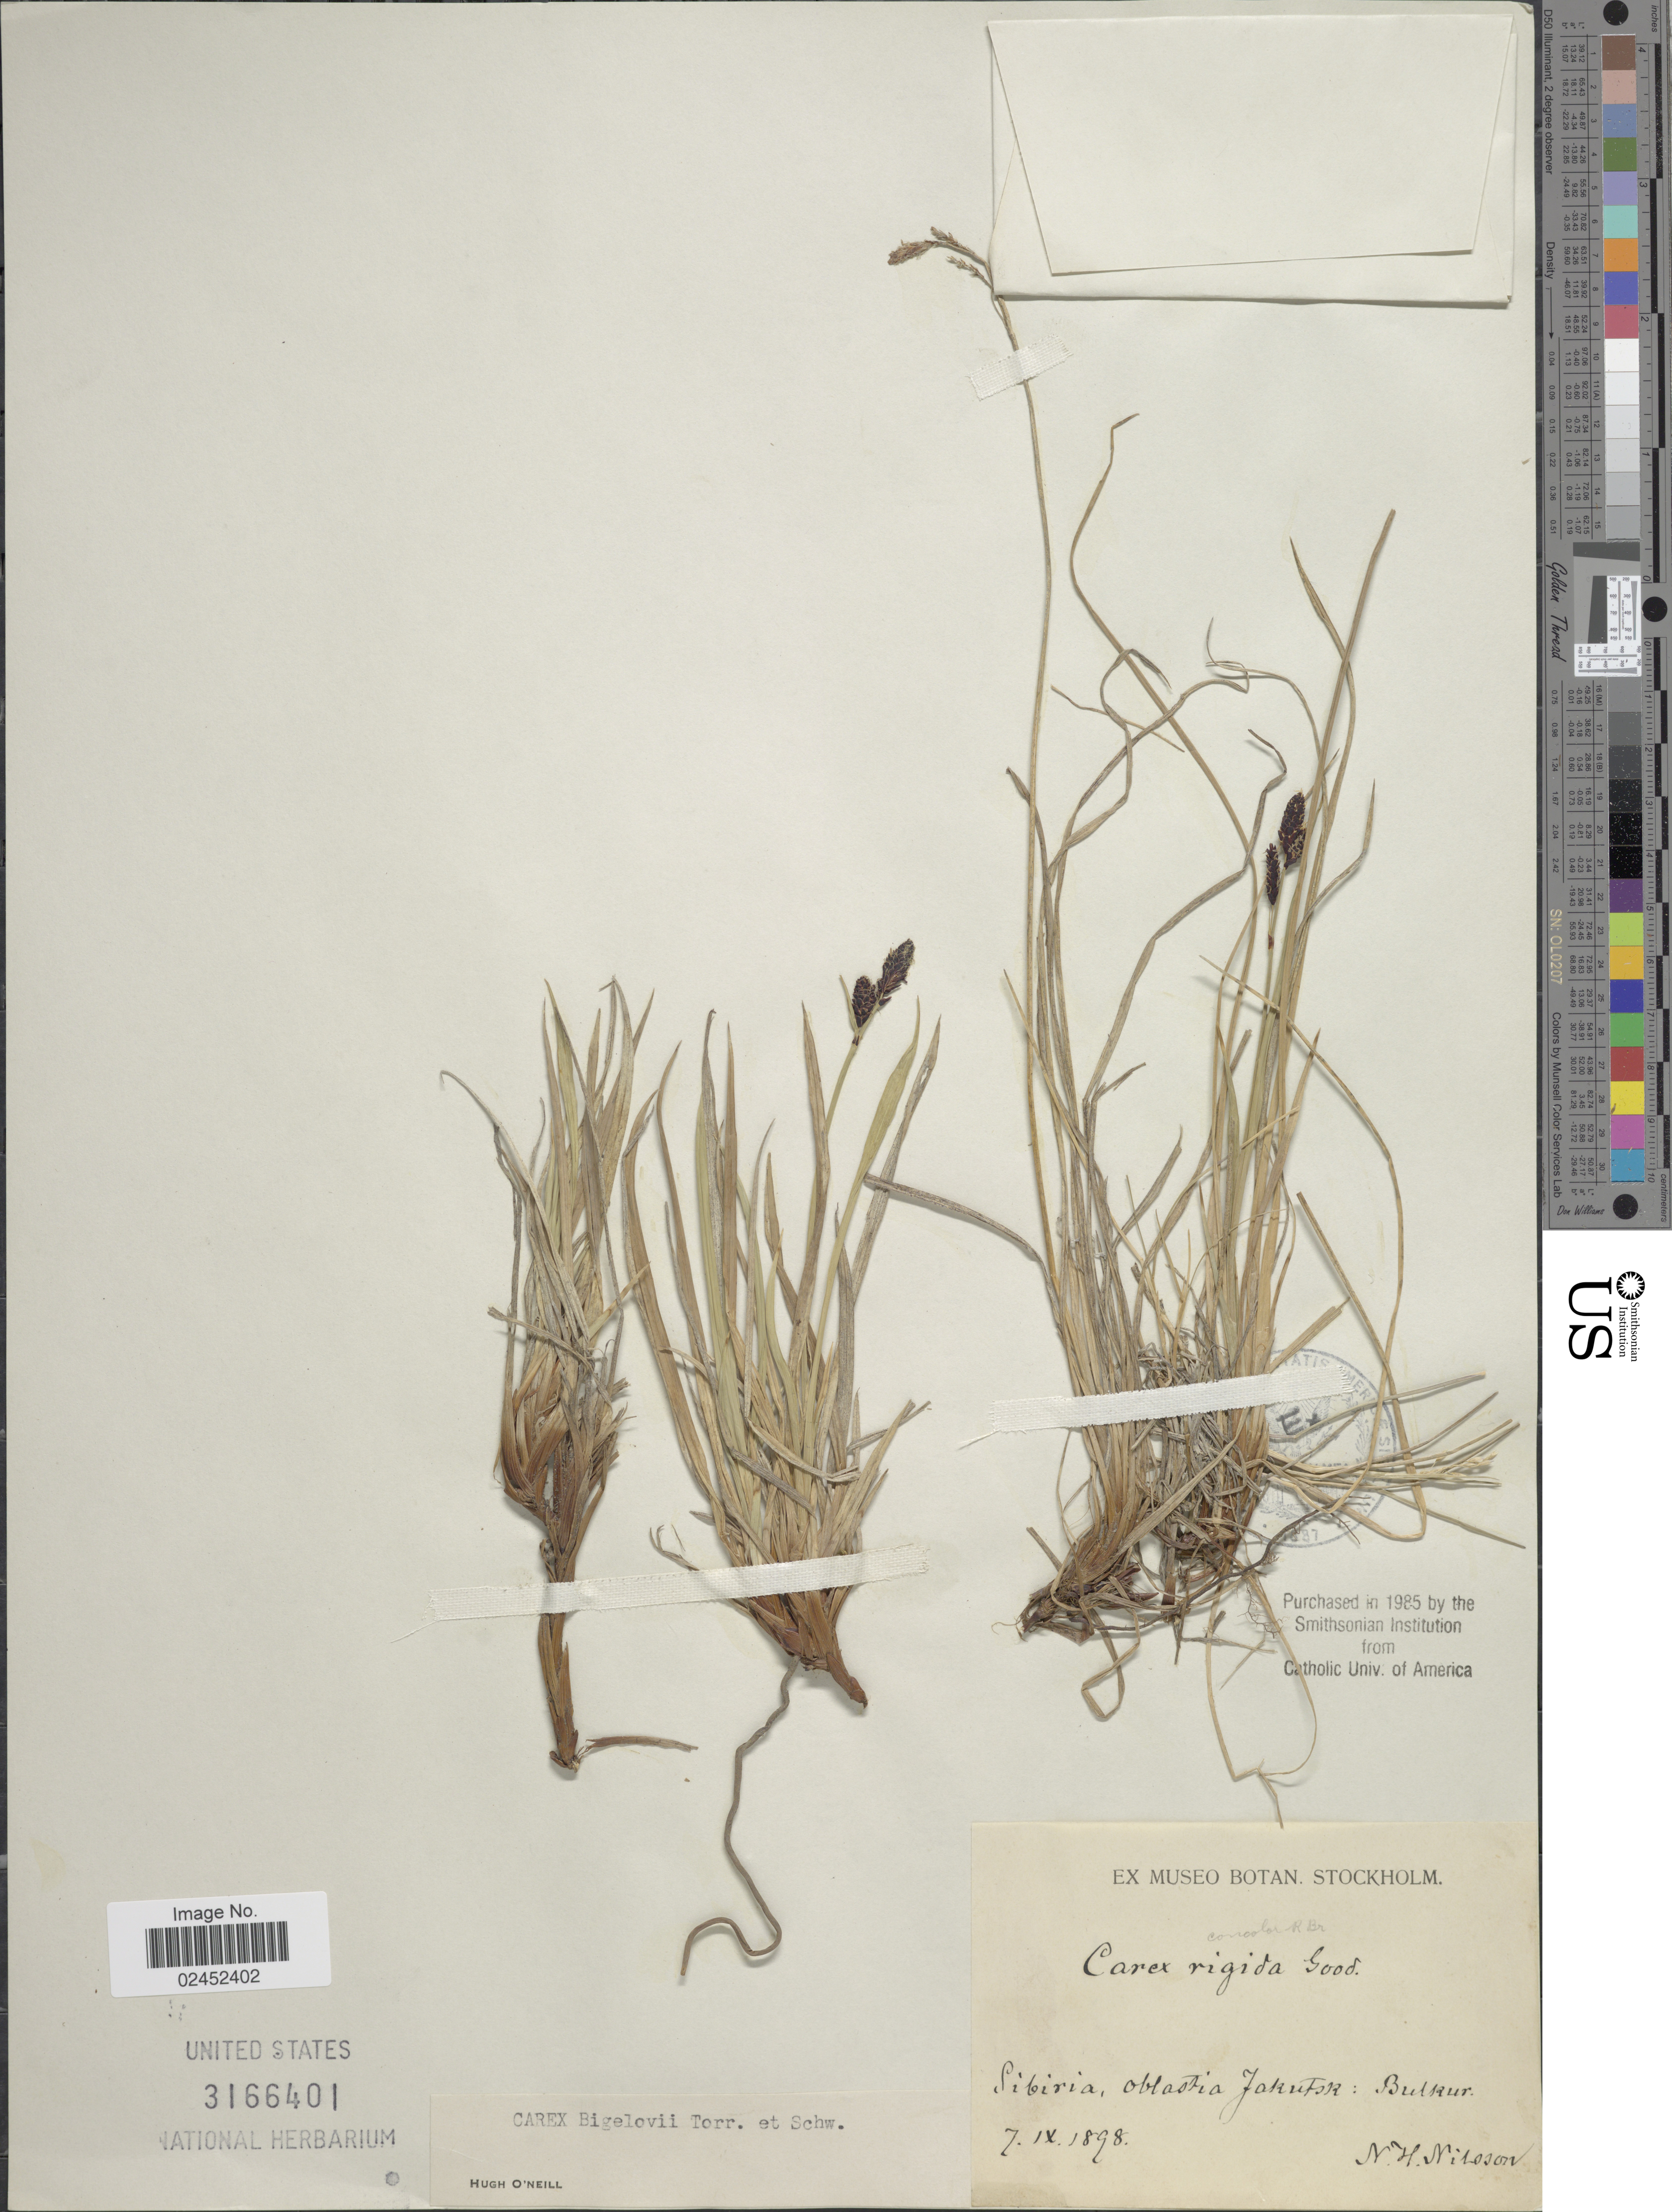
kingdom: Plantae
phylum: Tracheophyta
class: Liliopsida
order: Poales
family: Cyperaceae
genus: Carex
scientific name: Carex dacica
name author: Heuff.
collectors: N. H. Nilsson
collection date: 1898-09-07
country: Russian Federation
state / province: Sakha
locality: Sibiria, Oblastia Jakutsk: Bulkur.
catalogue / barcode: US 3166401